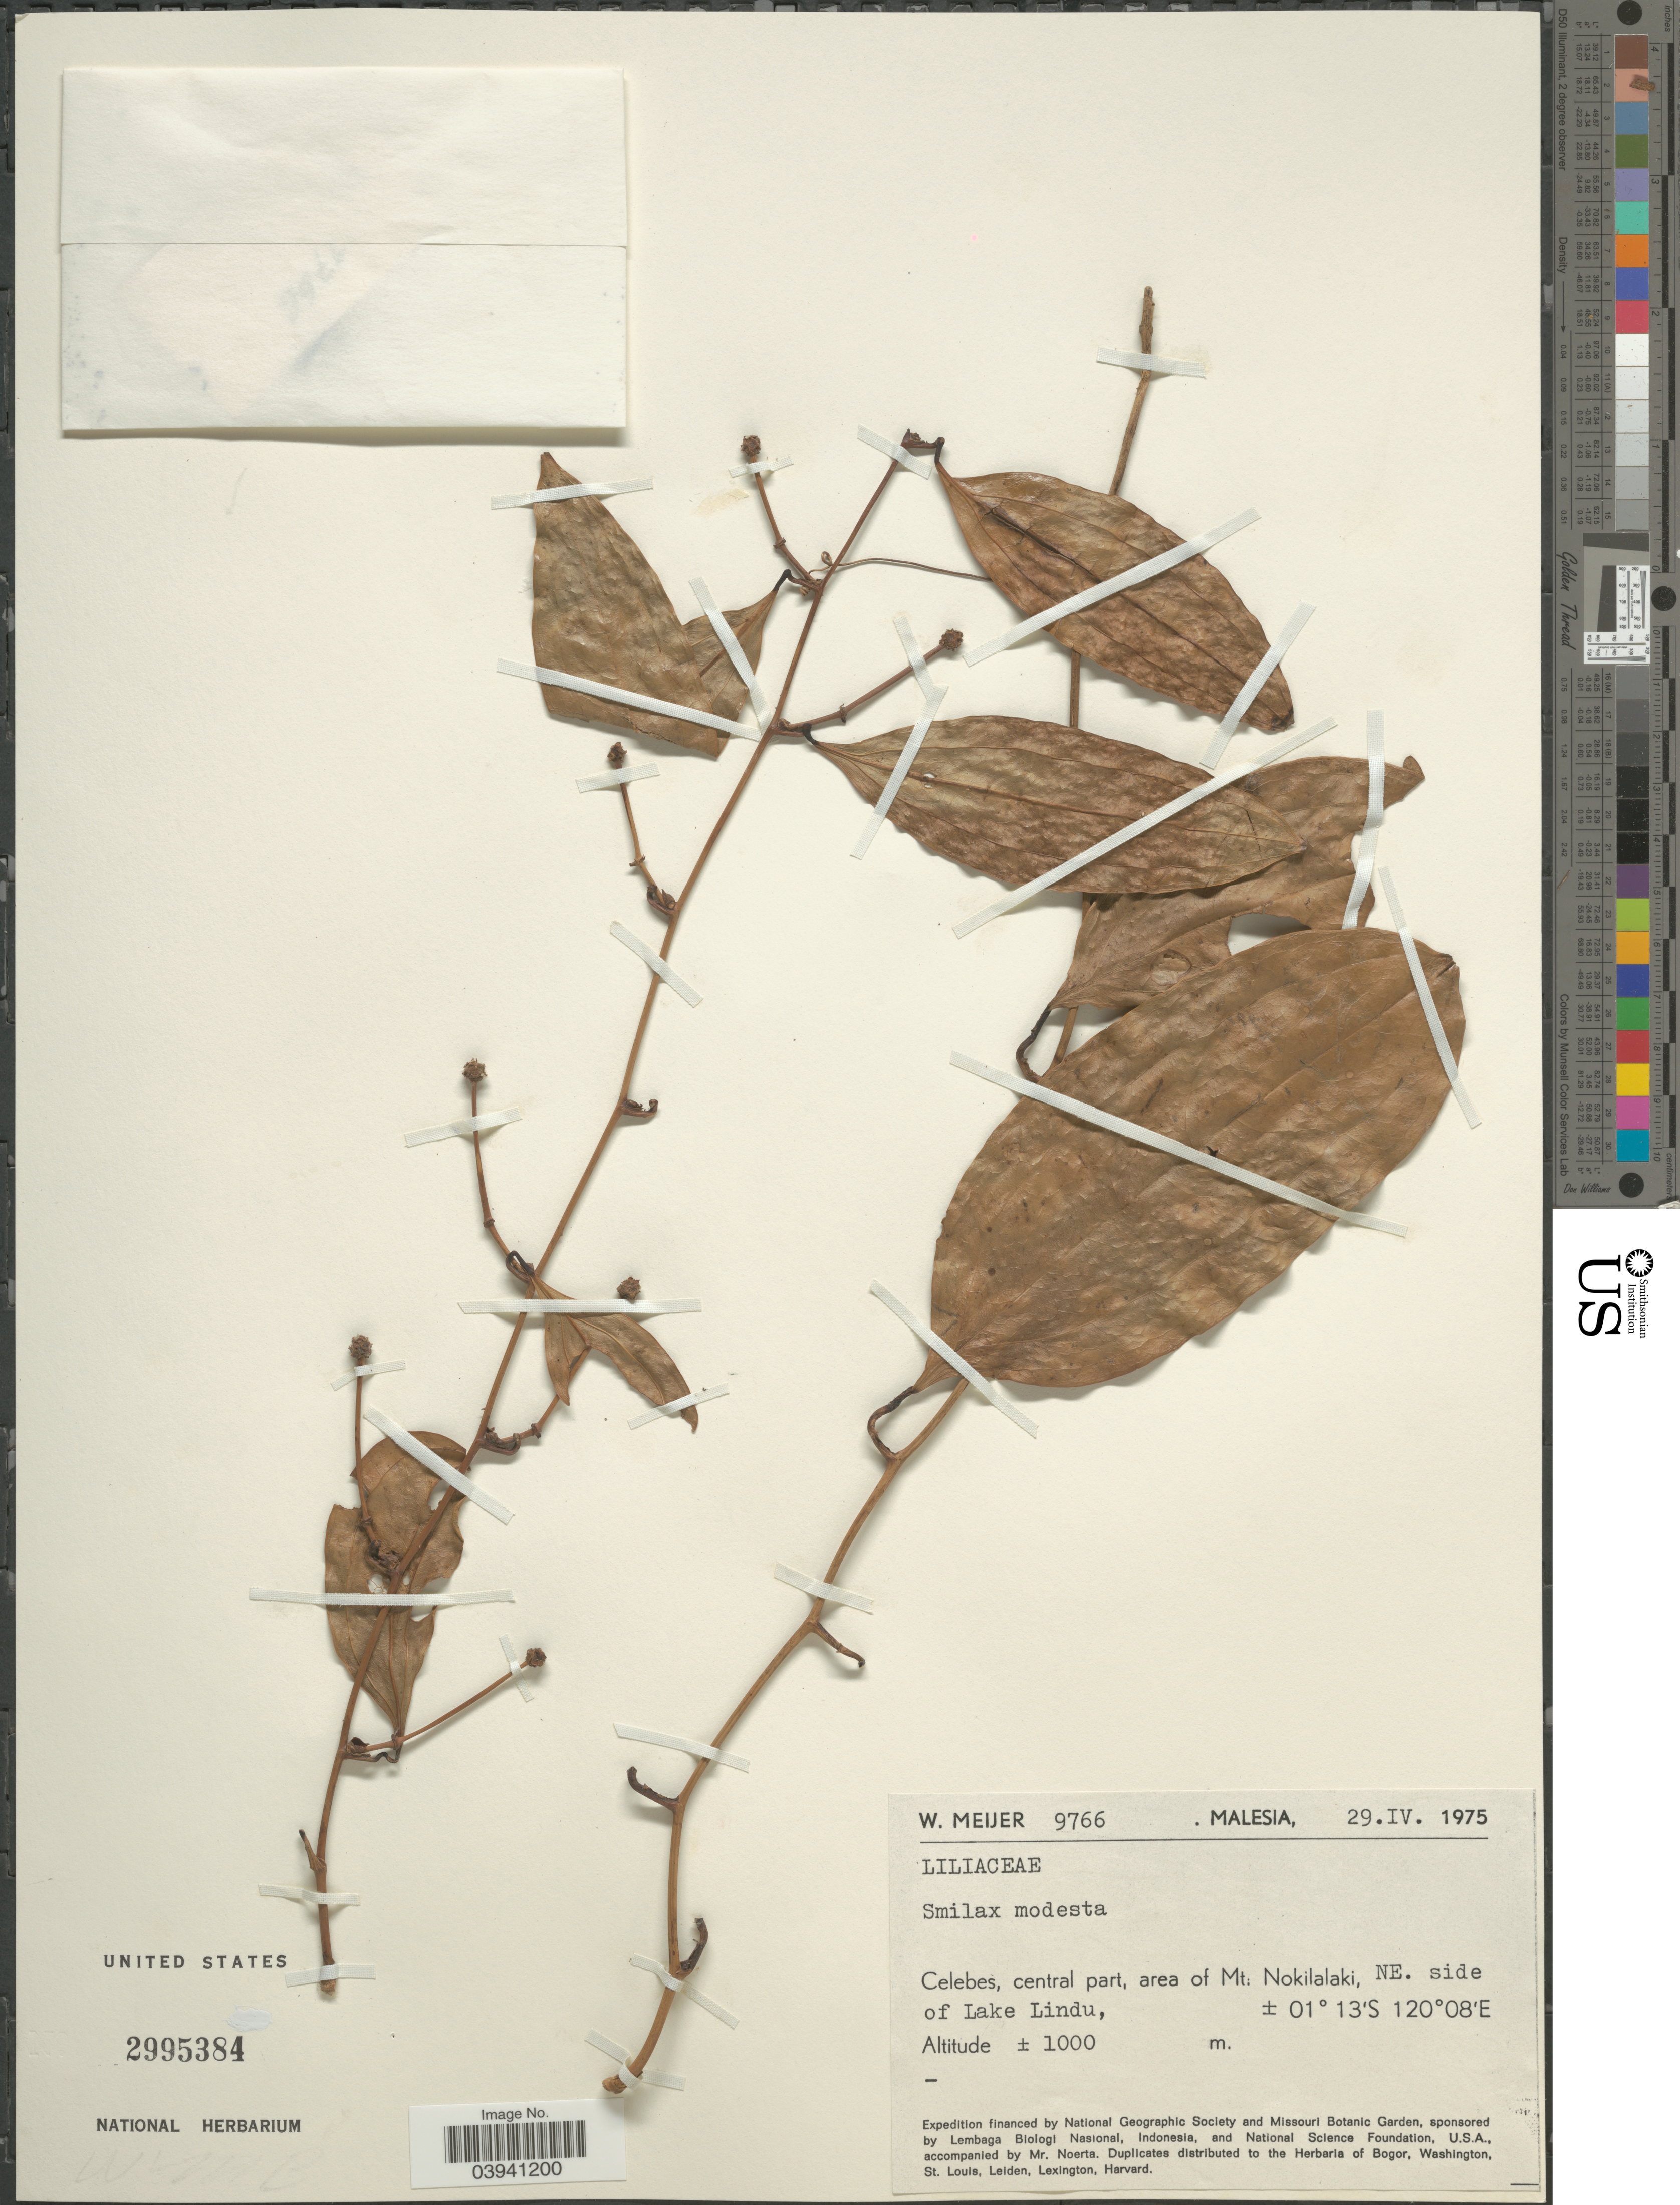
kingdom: Plantae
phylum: Tracheophyta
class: Liliopsida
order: Liliales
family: Smilacaceae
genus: Smilax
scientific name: Smilax modesta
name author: A. DC.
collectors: W. Meijer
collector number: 9766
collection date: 1975-04-29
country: Malaysia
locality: Malesia. Celebes, central part, area of Mt. Nokilalaki, NE. side of Lake Lindu.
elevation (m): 1000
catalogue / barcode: US 2995384